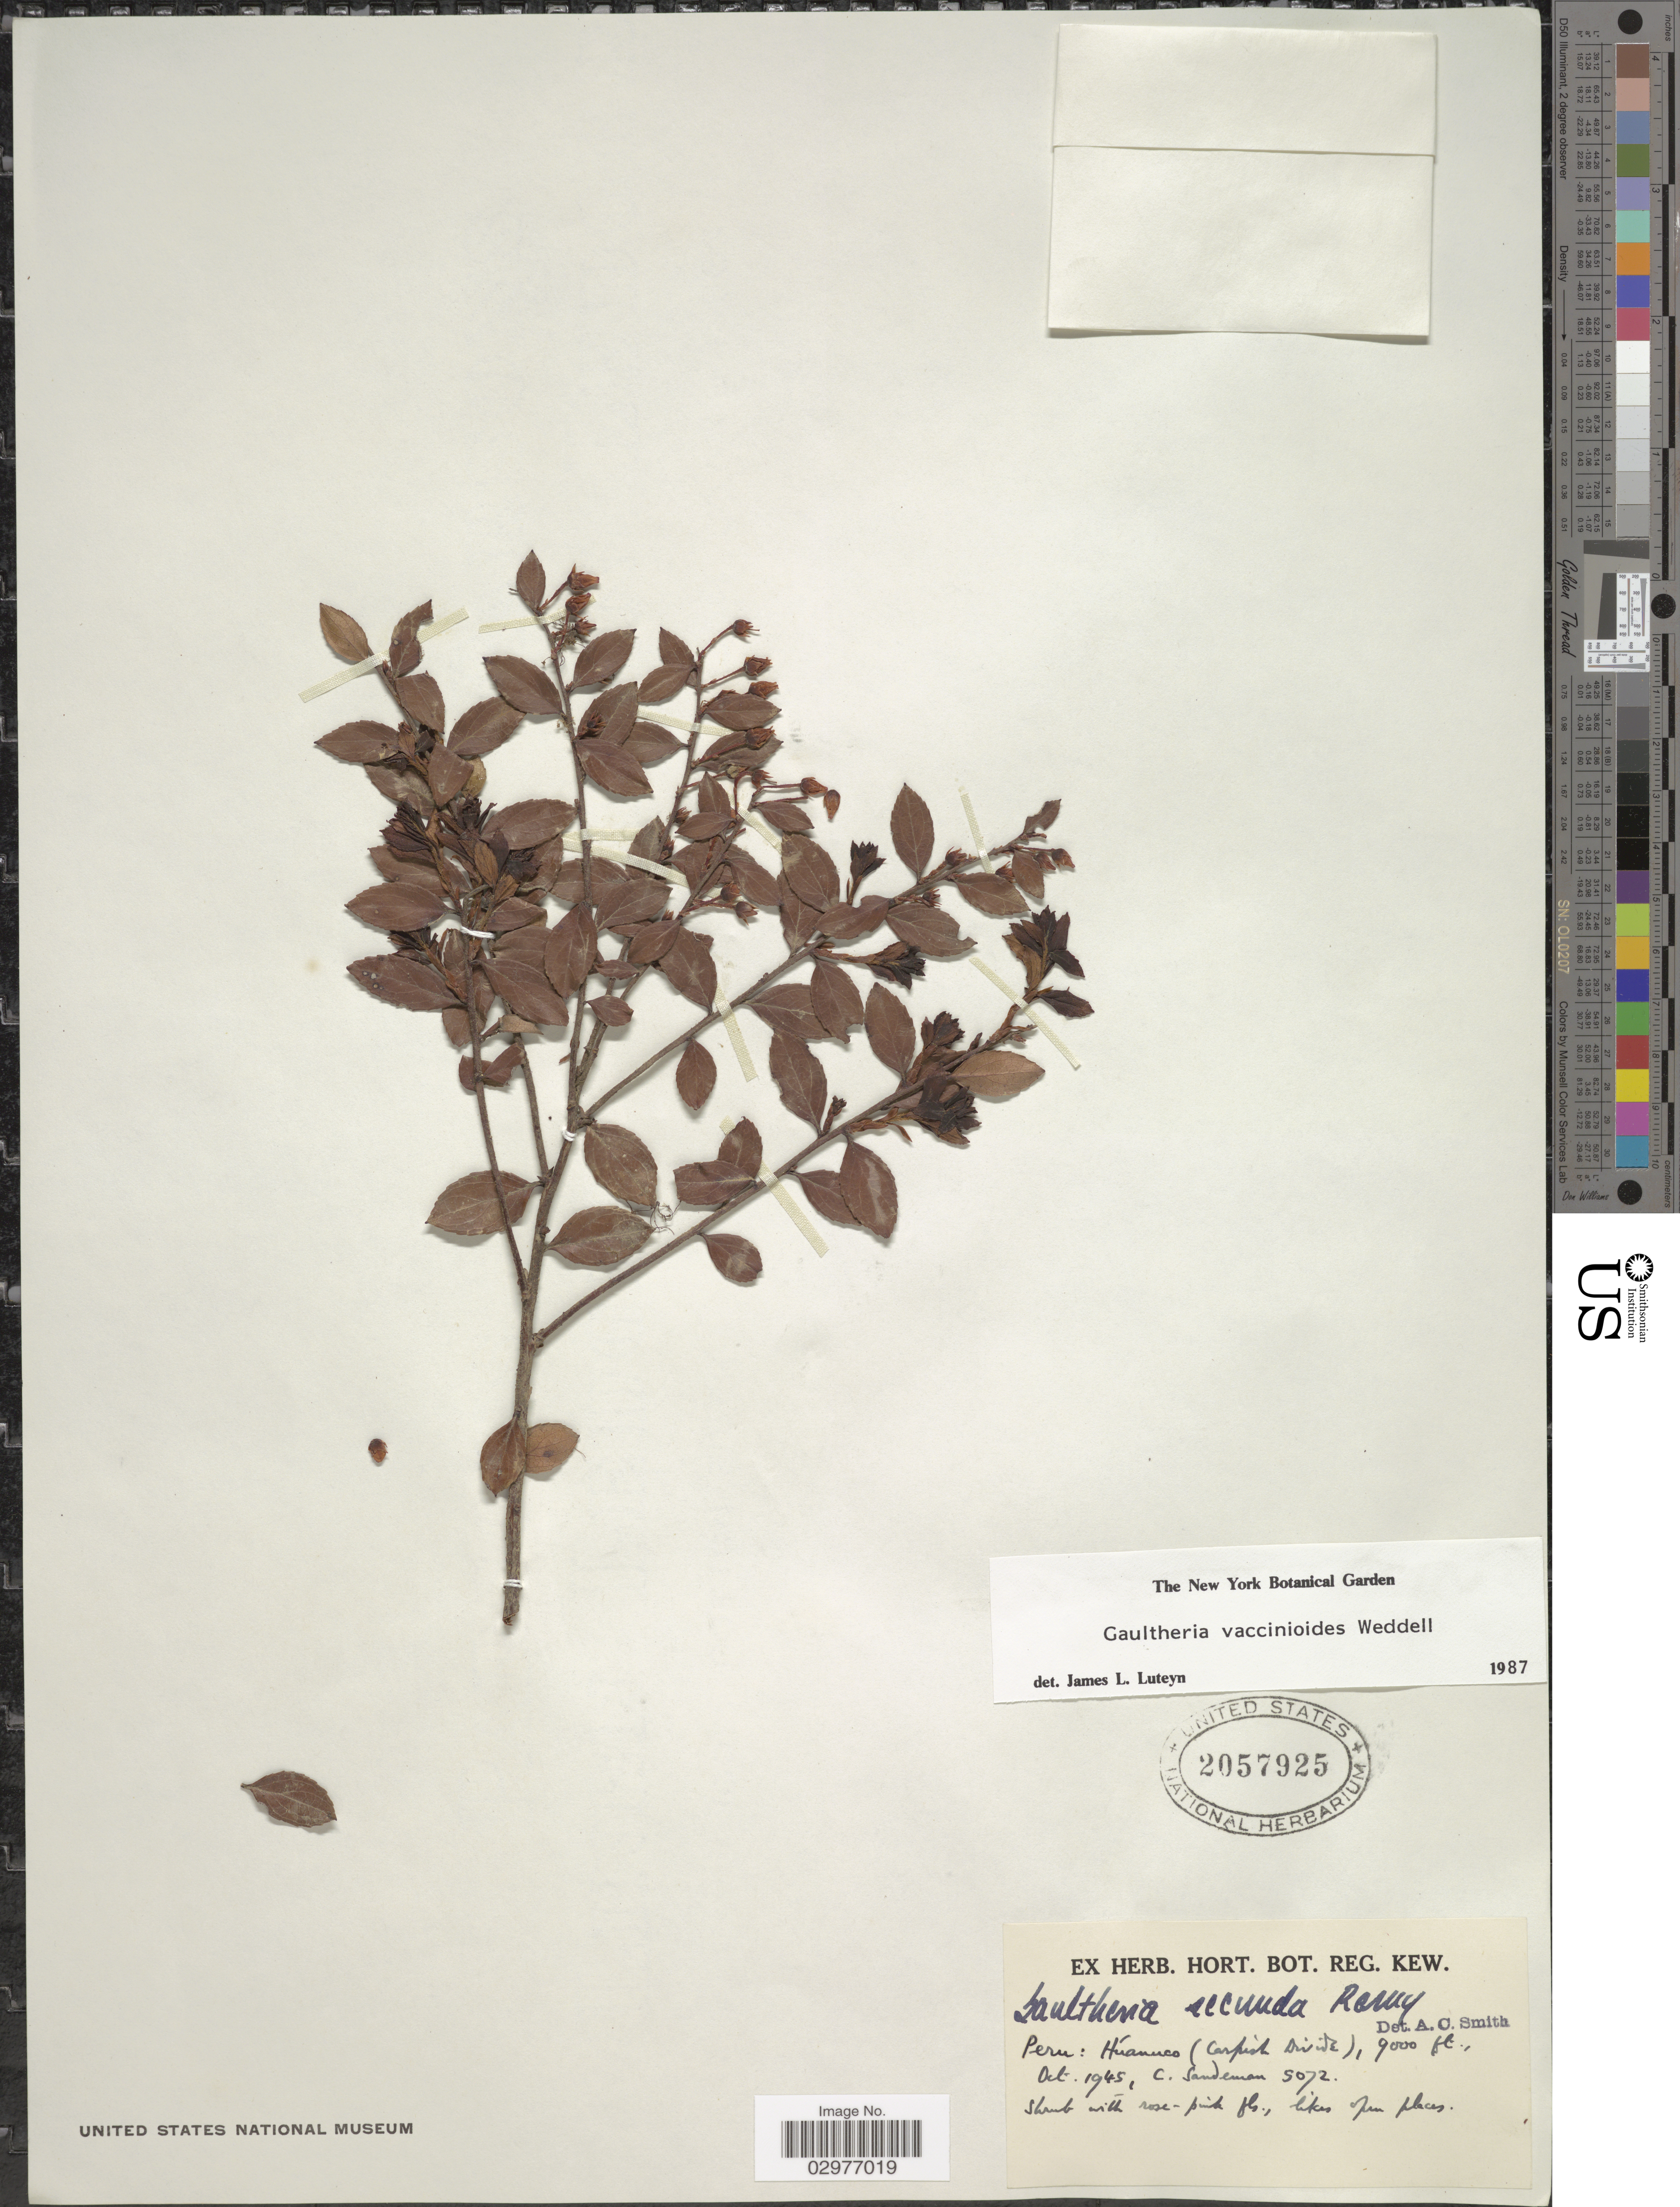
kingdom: Plantae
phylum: Tracheophyta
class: Magnoliopsida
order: Ericales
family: Ericaceae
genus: Gaultheria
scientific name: Gaultheria vaccinioides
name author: Wedd.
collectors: C. Sandeman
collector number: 5072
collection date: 1945-10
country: Peru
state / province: Huánuco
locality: Húanuco (Carpish Divide).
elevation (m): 2743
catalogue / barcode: US 2057925